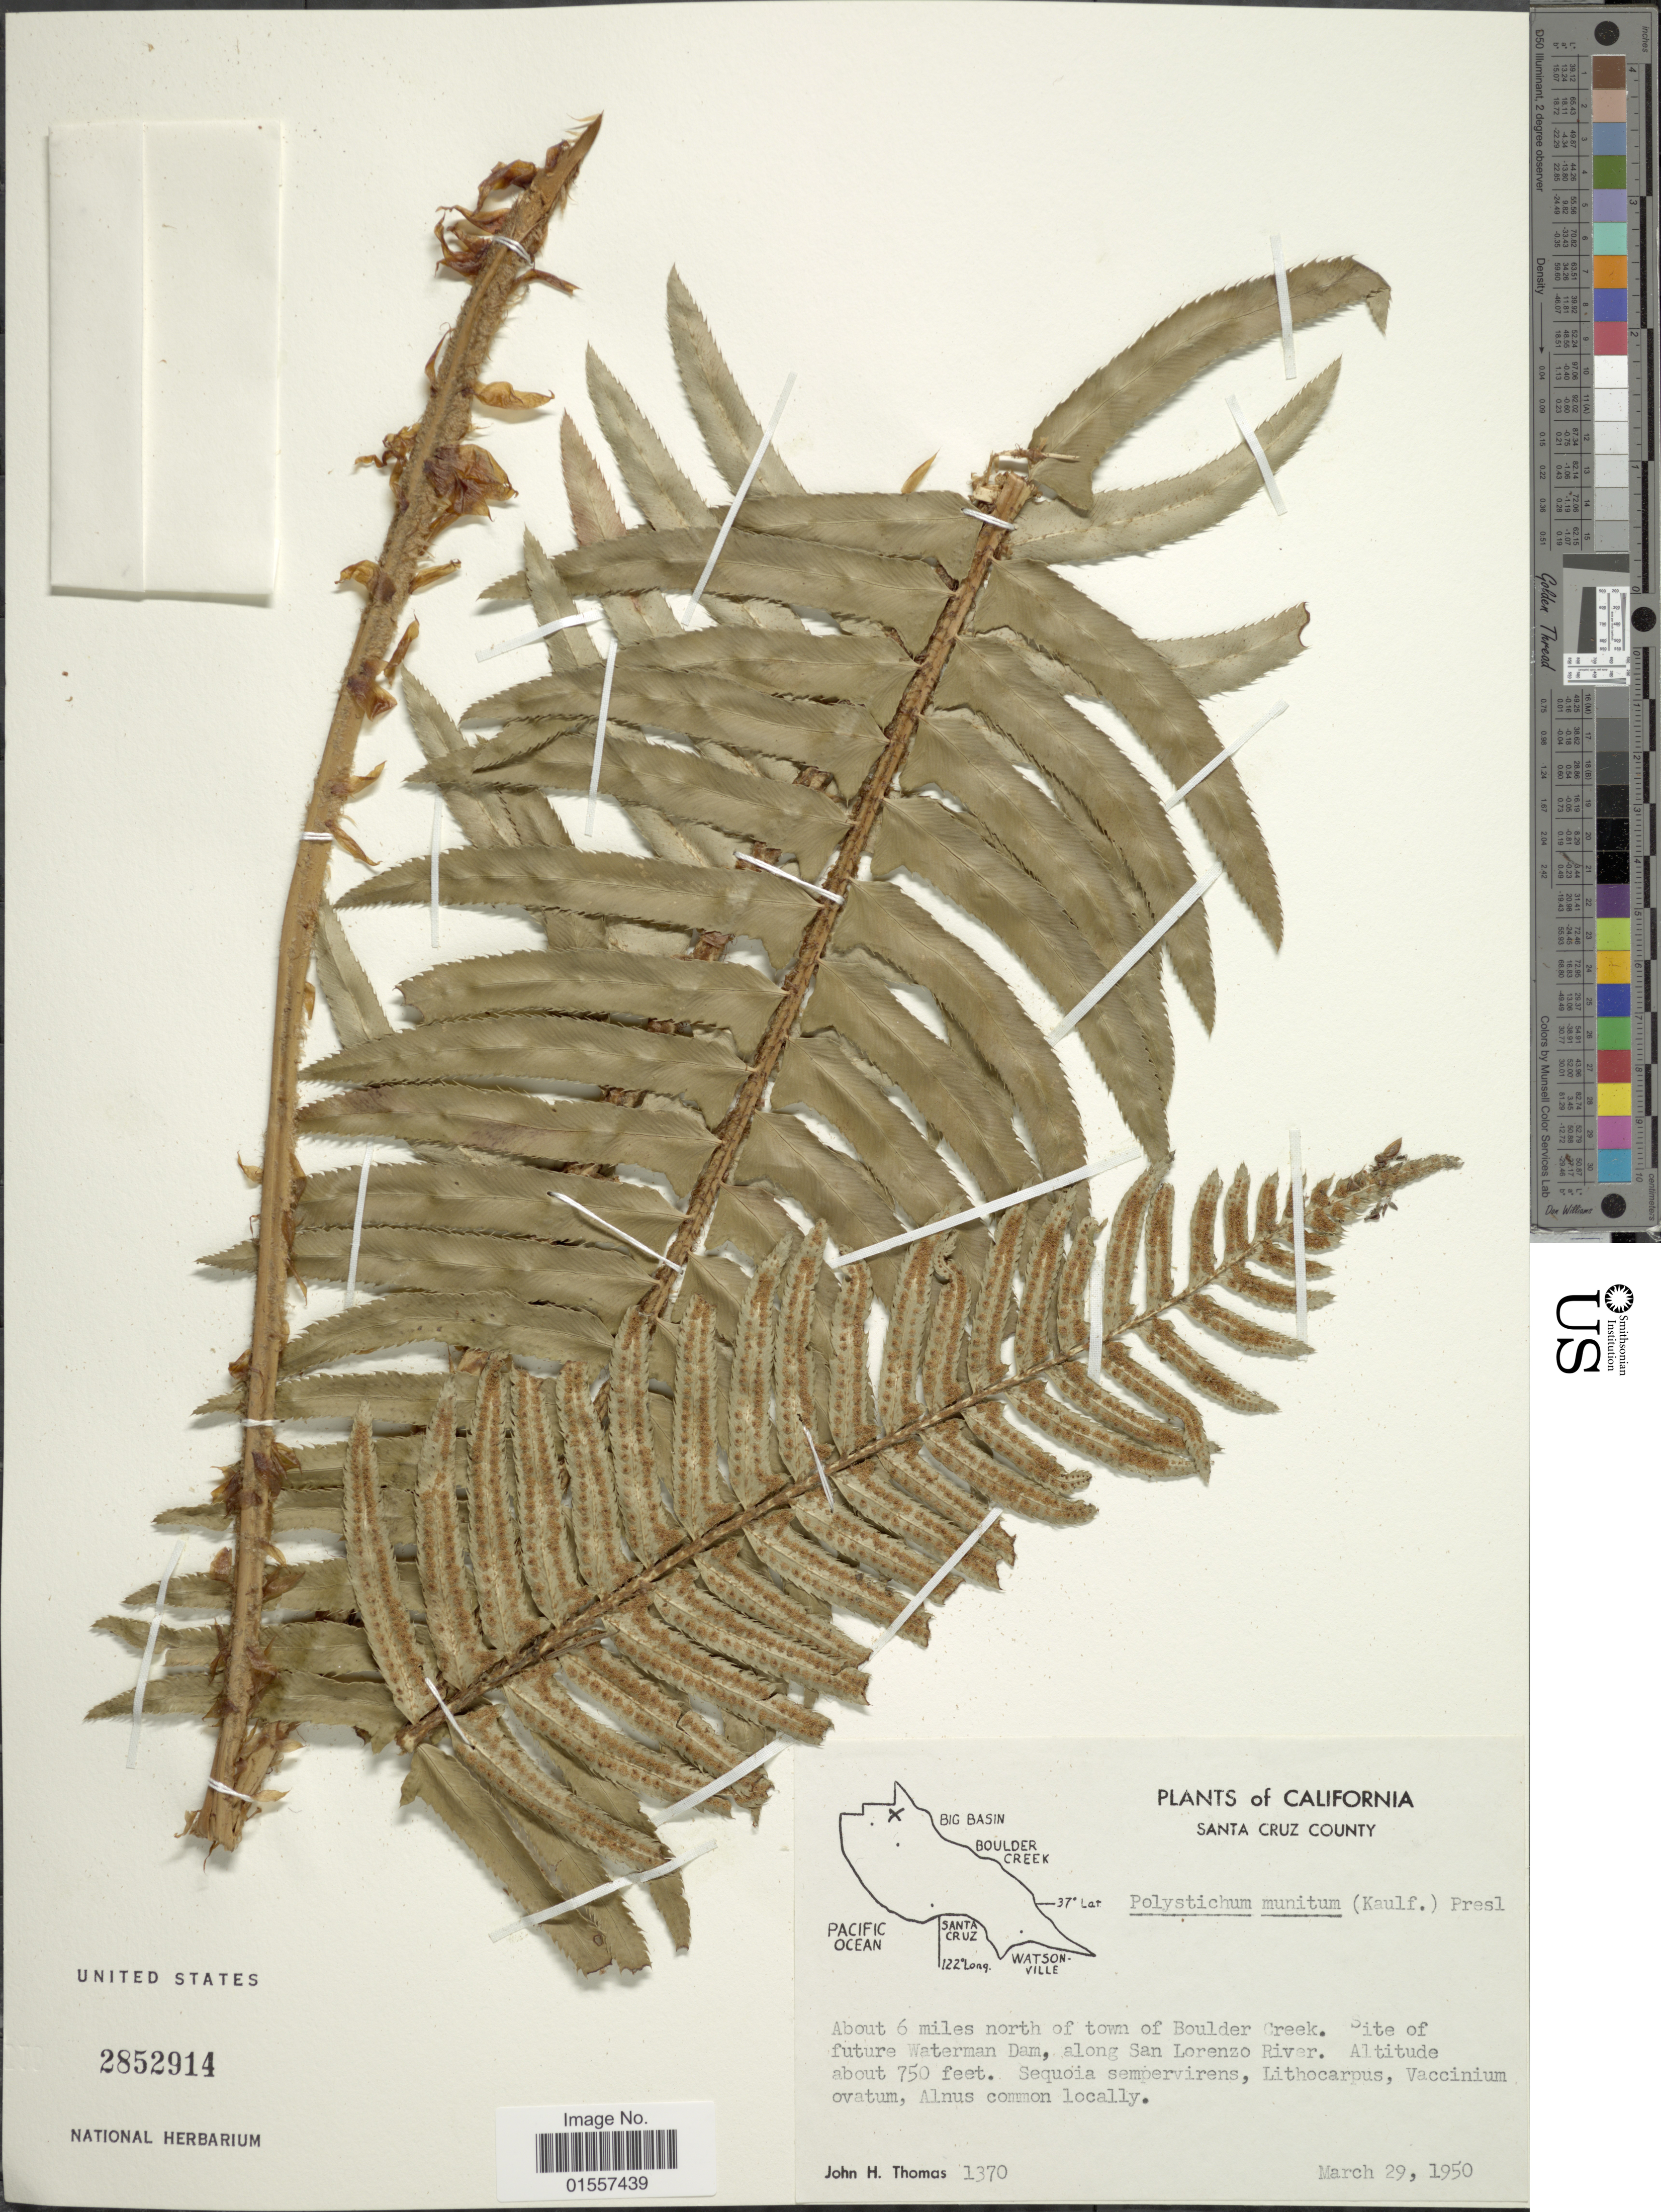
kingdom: Plantae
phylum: Tracheophyta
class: Polypodiopsida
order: Polypodiales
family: Dryopteridaceae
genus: Polystichum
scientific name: Polystichum munitum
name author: (Kaulf.) C. Presl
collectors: J. H. Thomas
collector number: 1370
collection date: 1950-03-29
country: United States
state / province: California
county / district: Santa Cruz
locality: California, Santa Cruz County, about 6 miles north of town of Boulder Creek, Site of future Waterman Dam, along San Lorenzo River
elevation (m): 229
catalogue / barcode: US 2852914